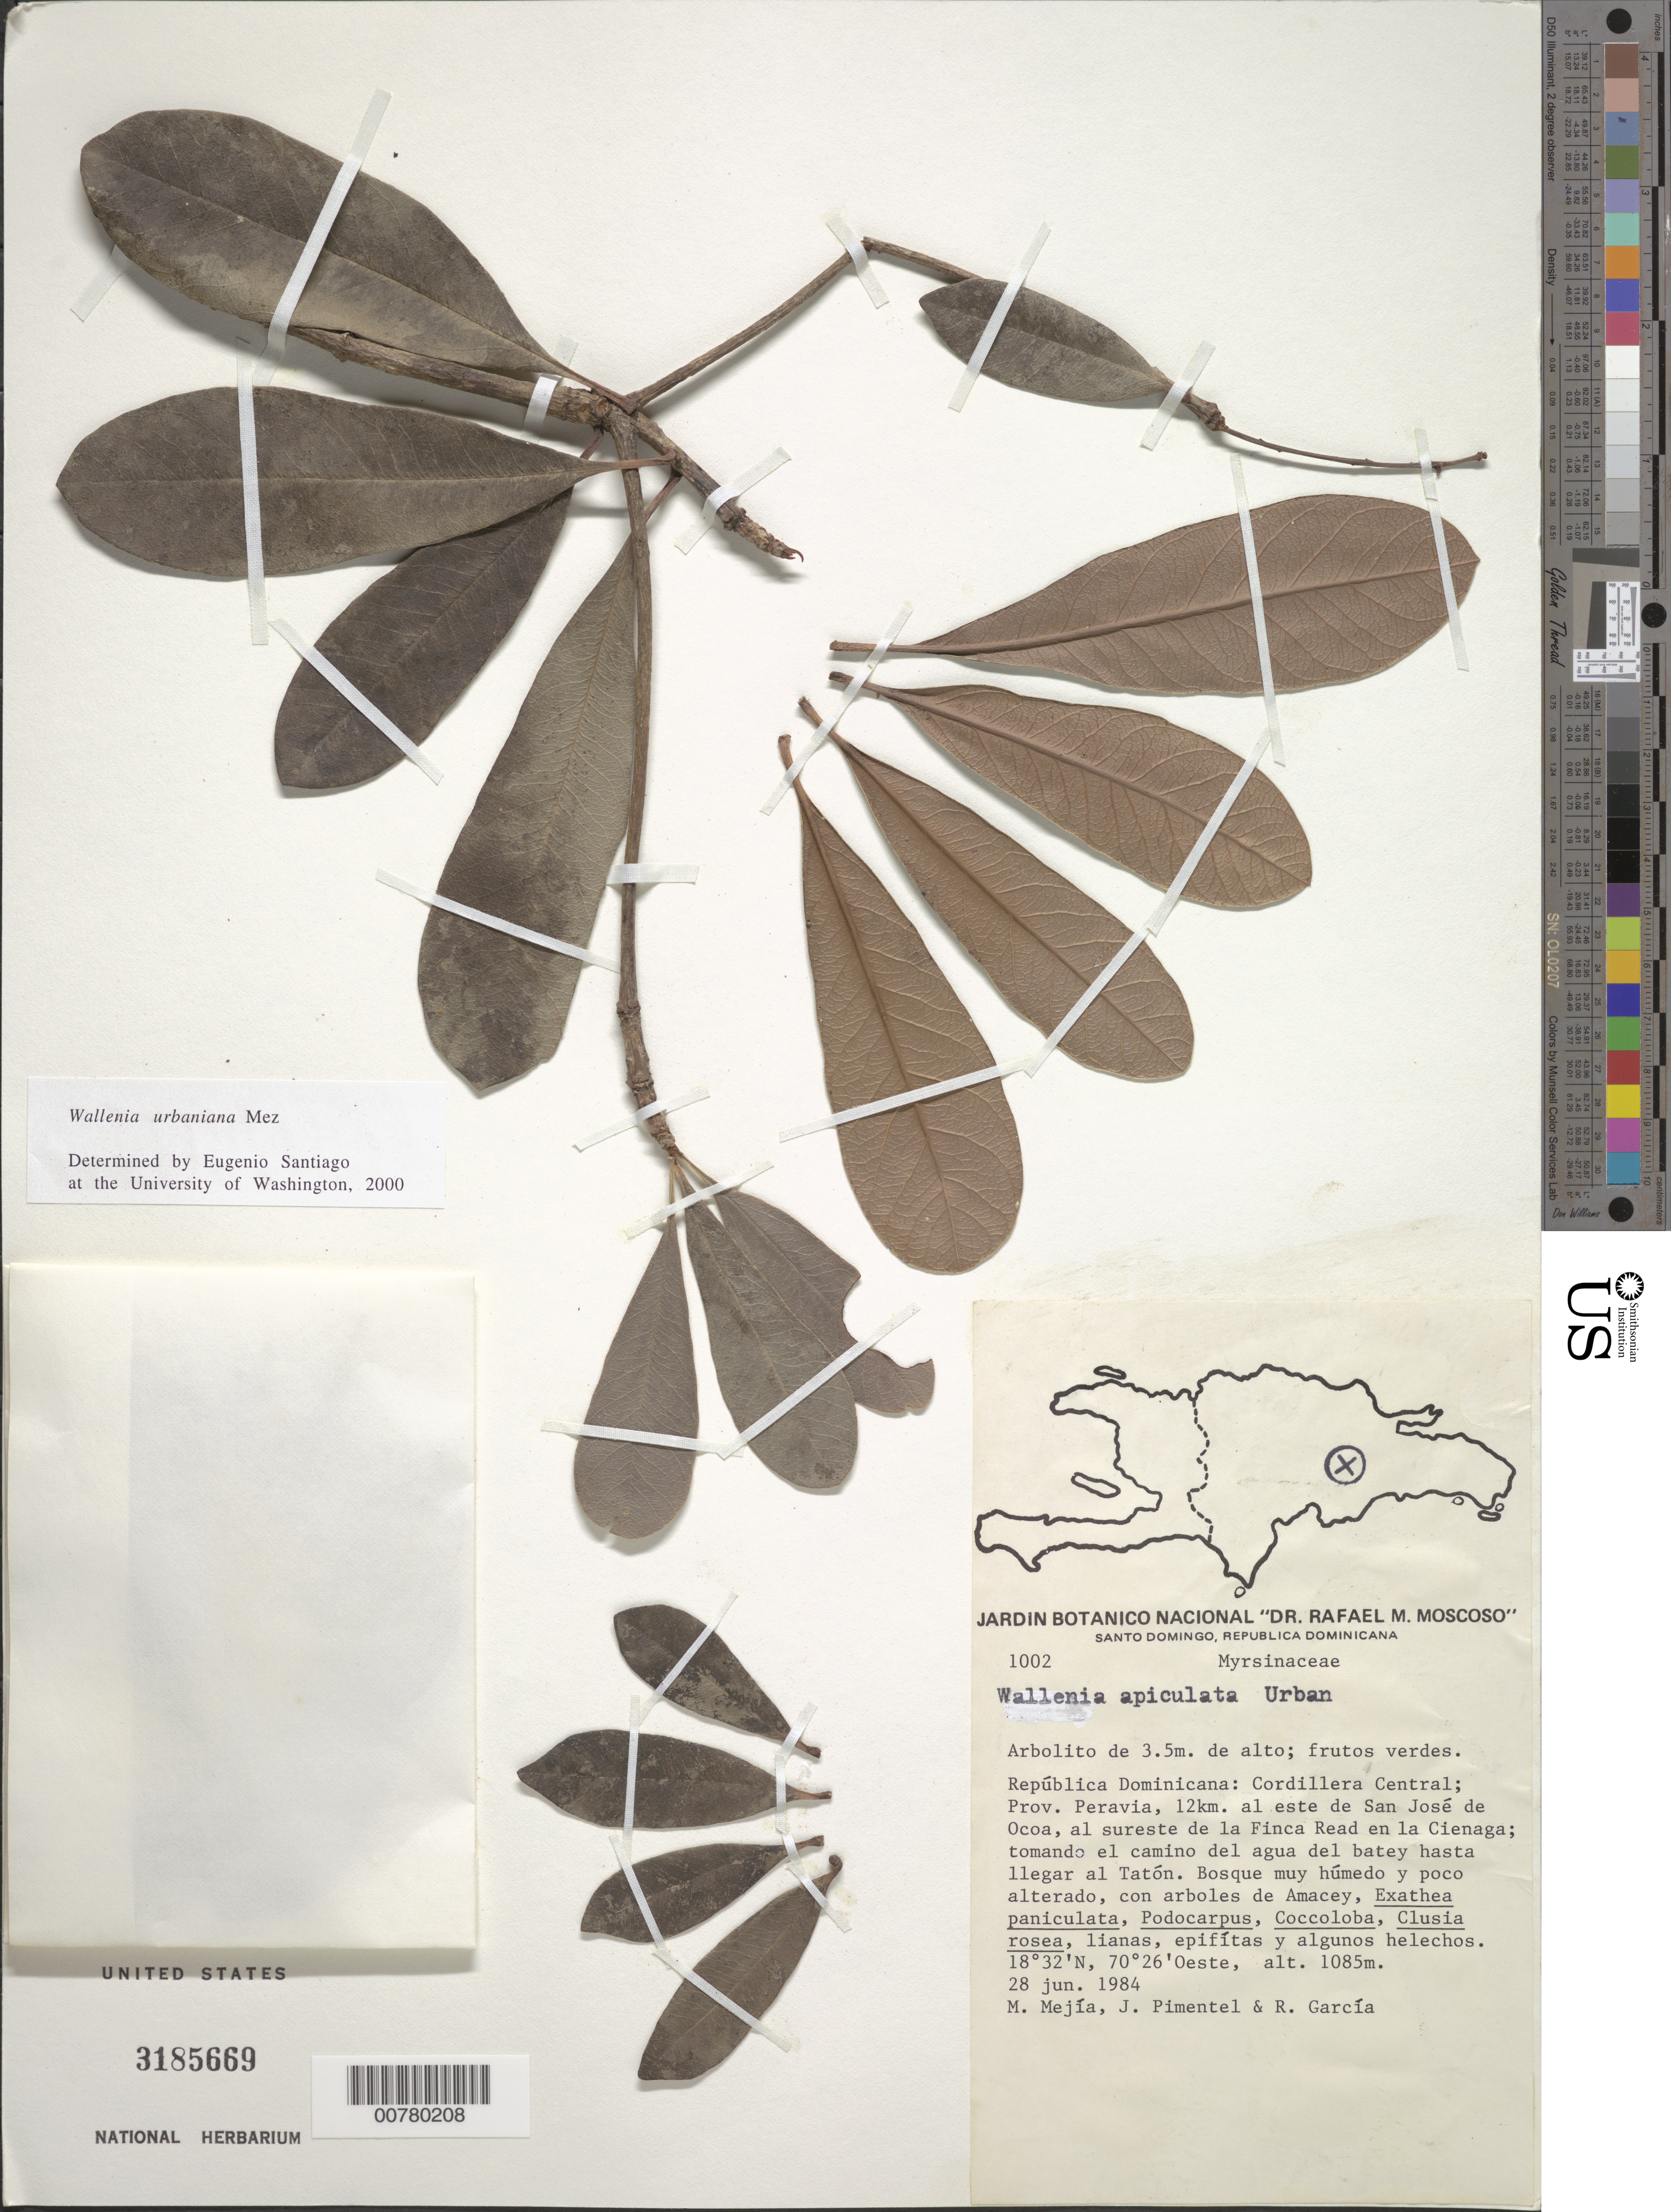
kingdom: Plantae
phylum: Tracheophyta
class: Magnoliopsida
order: Ericales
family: Primulaceae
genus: Wallenia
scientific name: Wallenia urbaniana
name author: Mez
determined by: Santiago, E.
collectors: M. Mejia, J. Pimentel & R. G. García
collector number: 1002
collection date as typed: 28 Jun 1984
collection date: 1984-06-28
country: Dominican Republic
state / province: Peravia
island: Hispaniola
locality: Cordillera Central, 12 km east of San José de Ocoa, southeast of Read Property in La Cienaga, taking water road of "batey" as far as Tatón.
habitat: Humid forest, not too disturbed, with Amacey trees, Exathea paniculata, Podocarpus, Coccoloba, Clusia rosea, etc.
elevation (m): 1085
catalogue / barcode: US 3185669